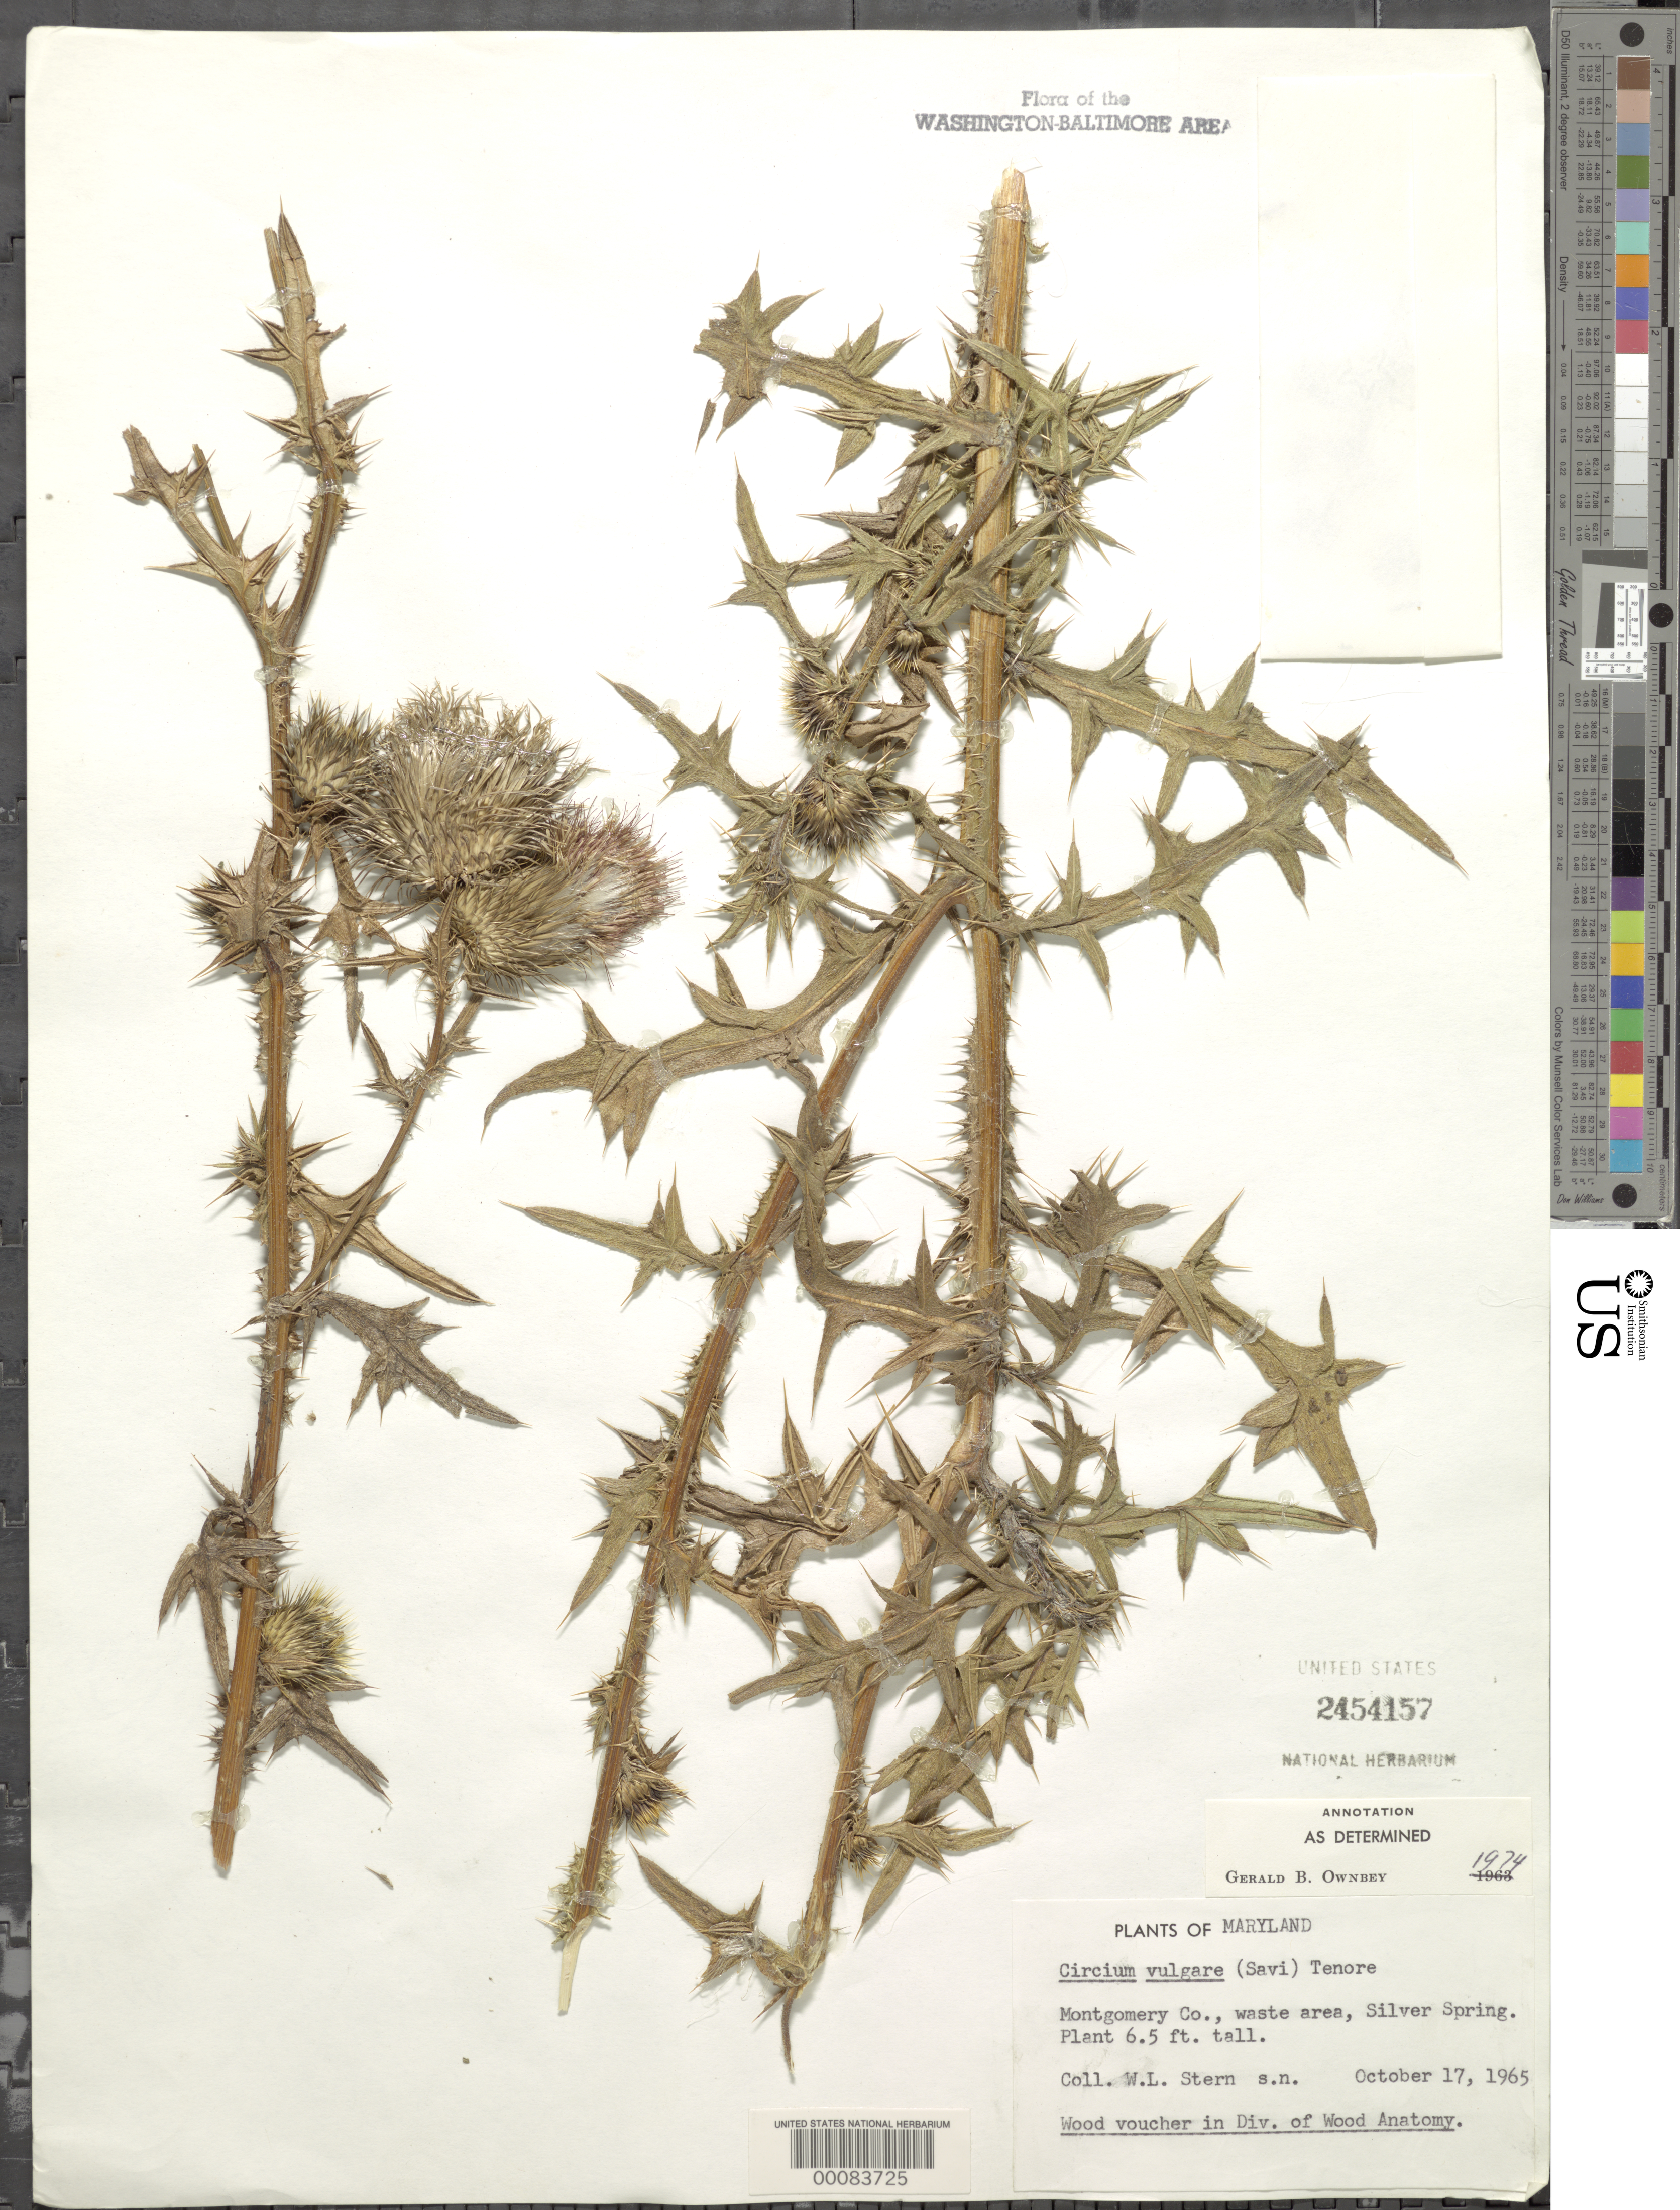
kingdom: Plantae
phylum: Tracheophyta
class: Magnoliopsida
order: Asterales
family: Asteraceae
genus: Cirsium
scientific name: Cirsium vulgare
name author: (Savi) Ten.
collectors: W. L. Stern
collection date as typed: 17 Oct 1965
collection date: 1965-10-17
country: United States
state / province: Maryland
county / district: Montgomery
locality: Silver Spring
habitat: Waste area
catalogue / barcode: US 2454157